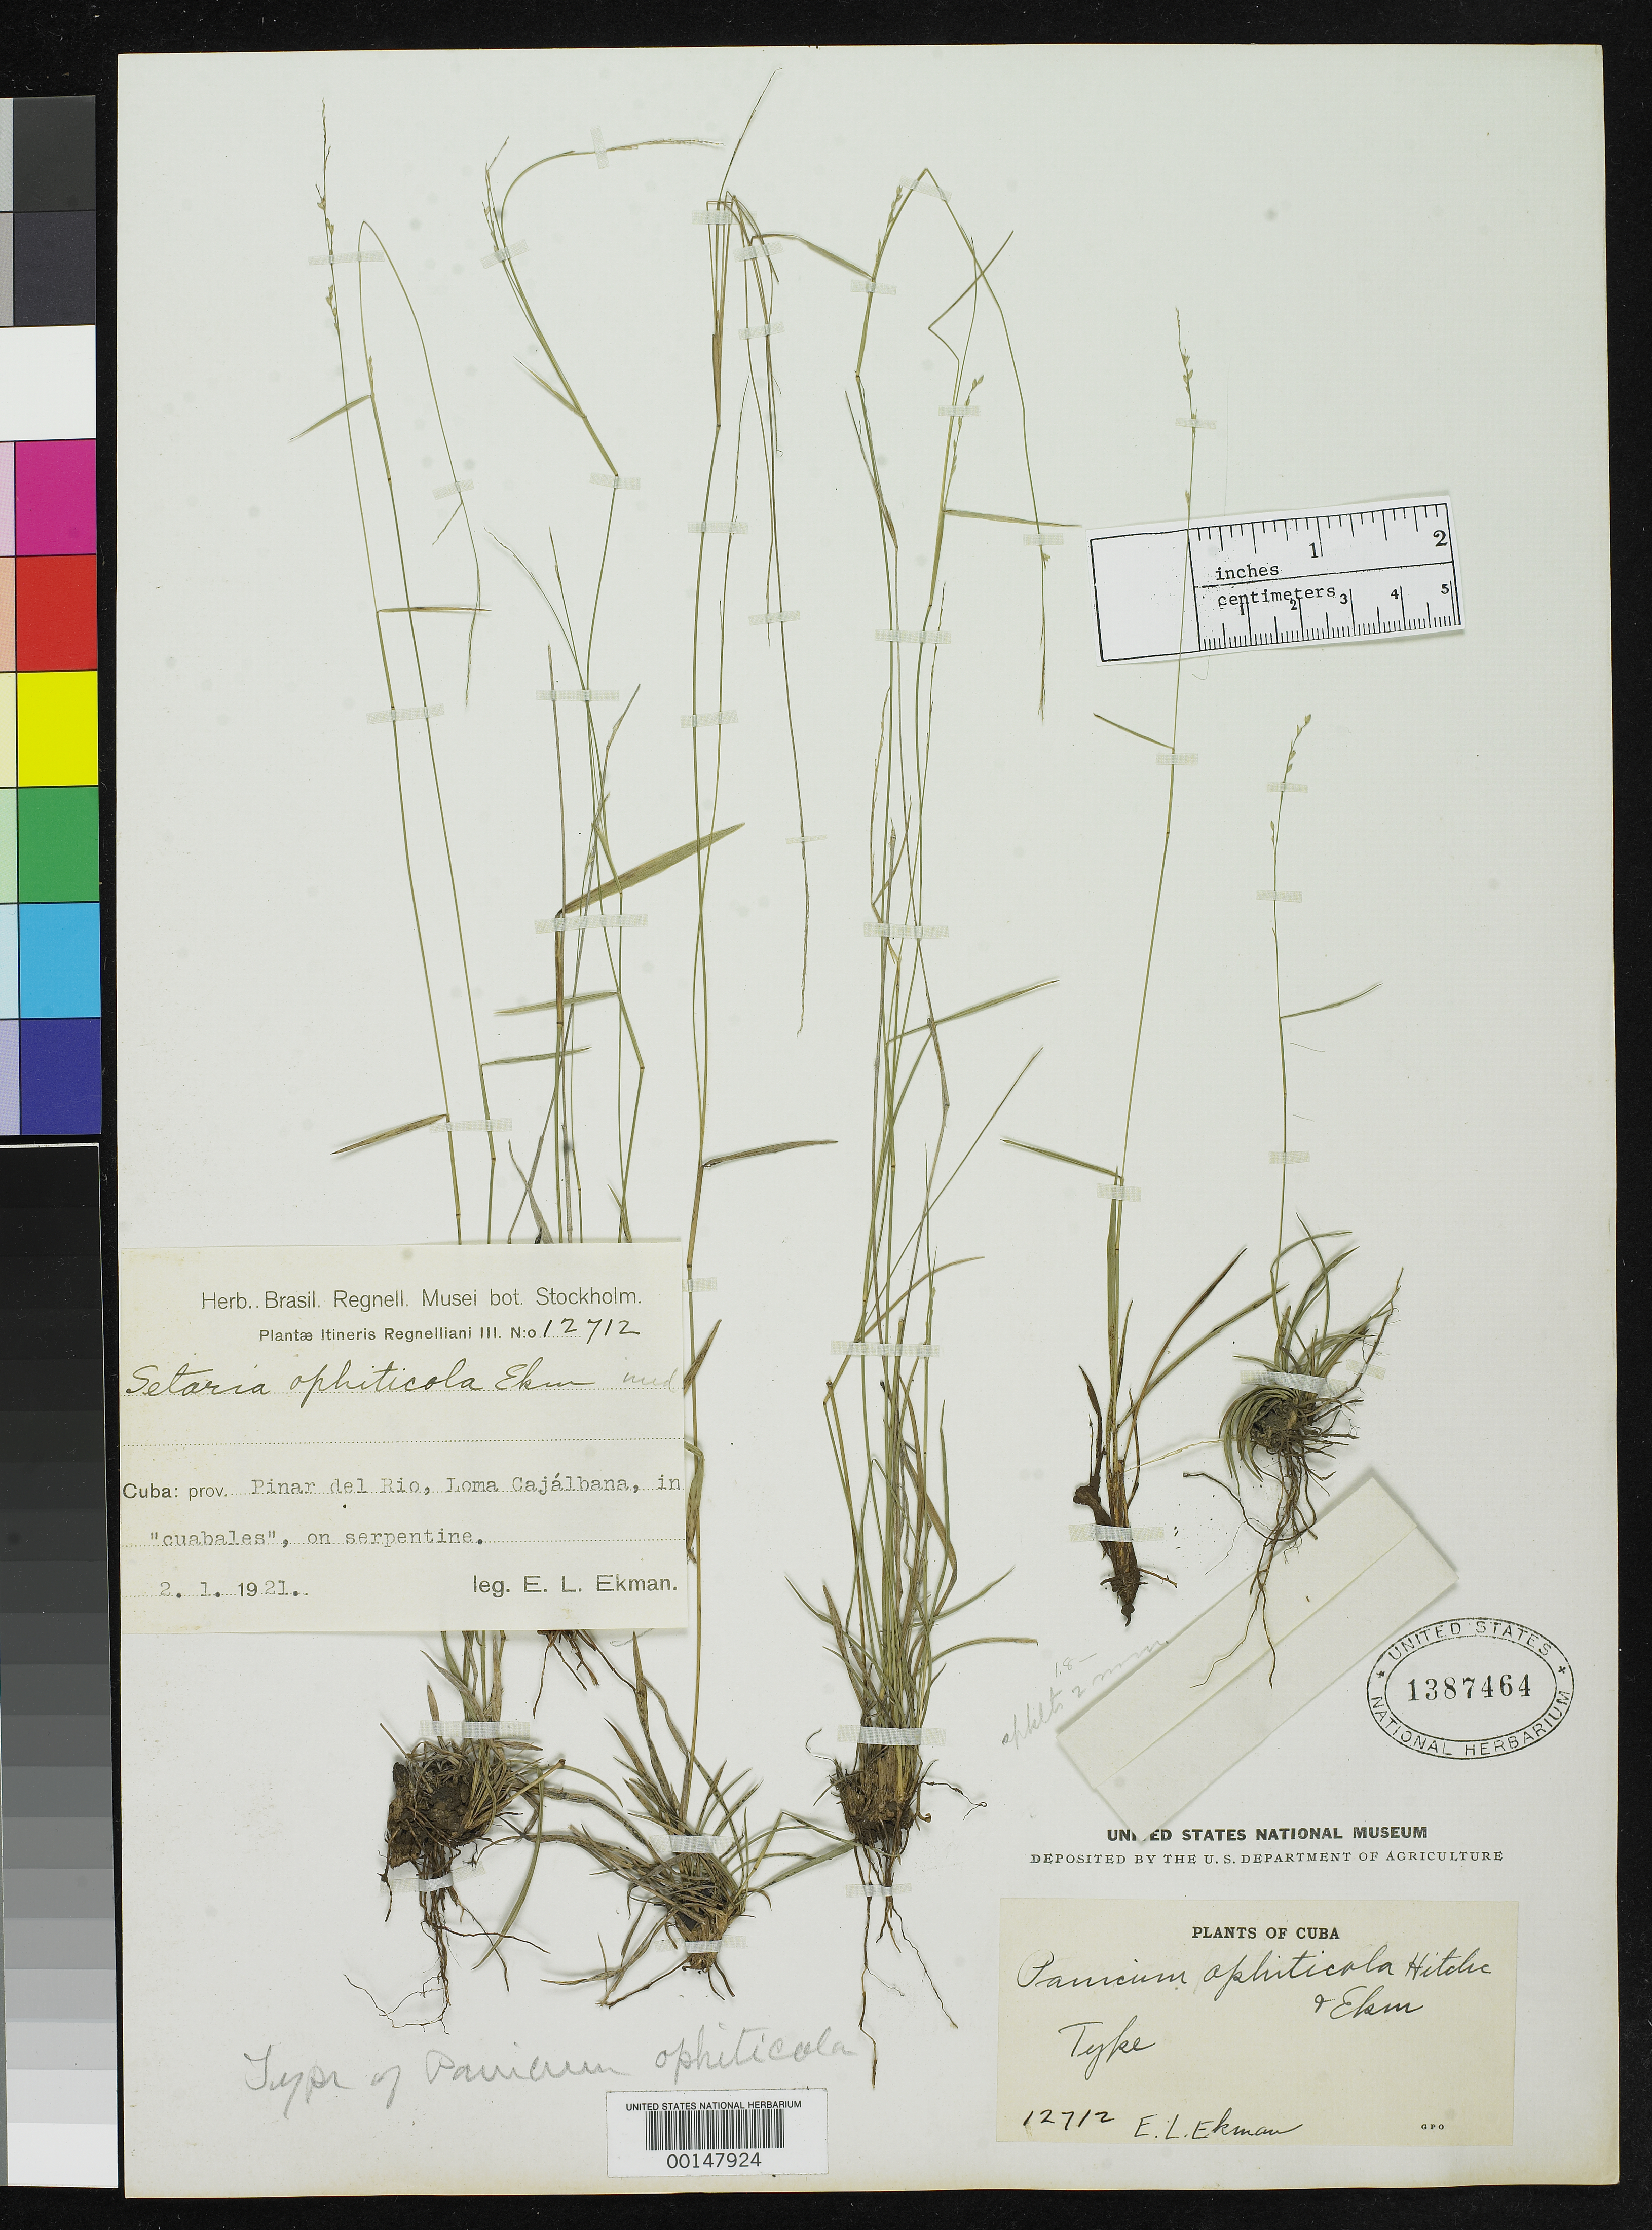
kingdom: Plantae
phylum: Tracheophyta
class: Liliopsida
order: Poales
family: Poaceae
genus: Panicum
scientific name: Panicum ophiticola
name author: Hitchc. & Ekman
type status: Holotype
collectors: E. L. Ekman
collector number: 12712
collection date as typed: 02 Jan 1921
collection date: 1921-01-02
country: Cuba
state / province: Pinar del Río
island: Greater Antilles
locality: Loma Cajalbana, in Cuabales.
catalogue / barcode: US 1387464